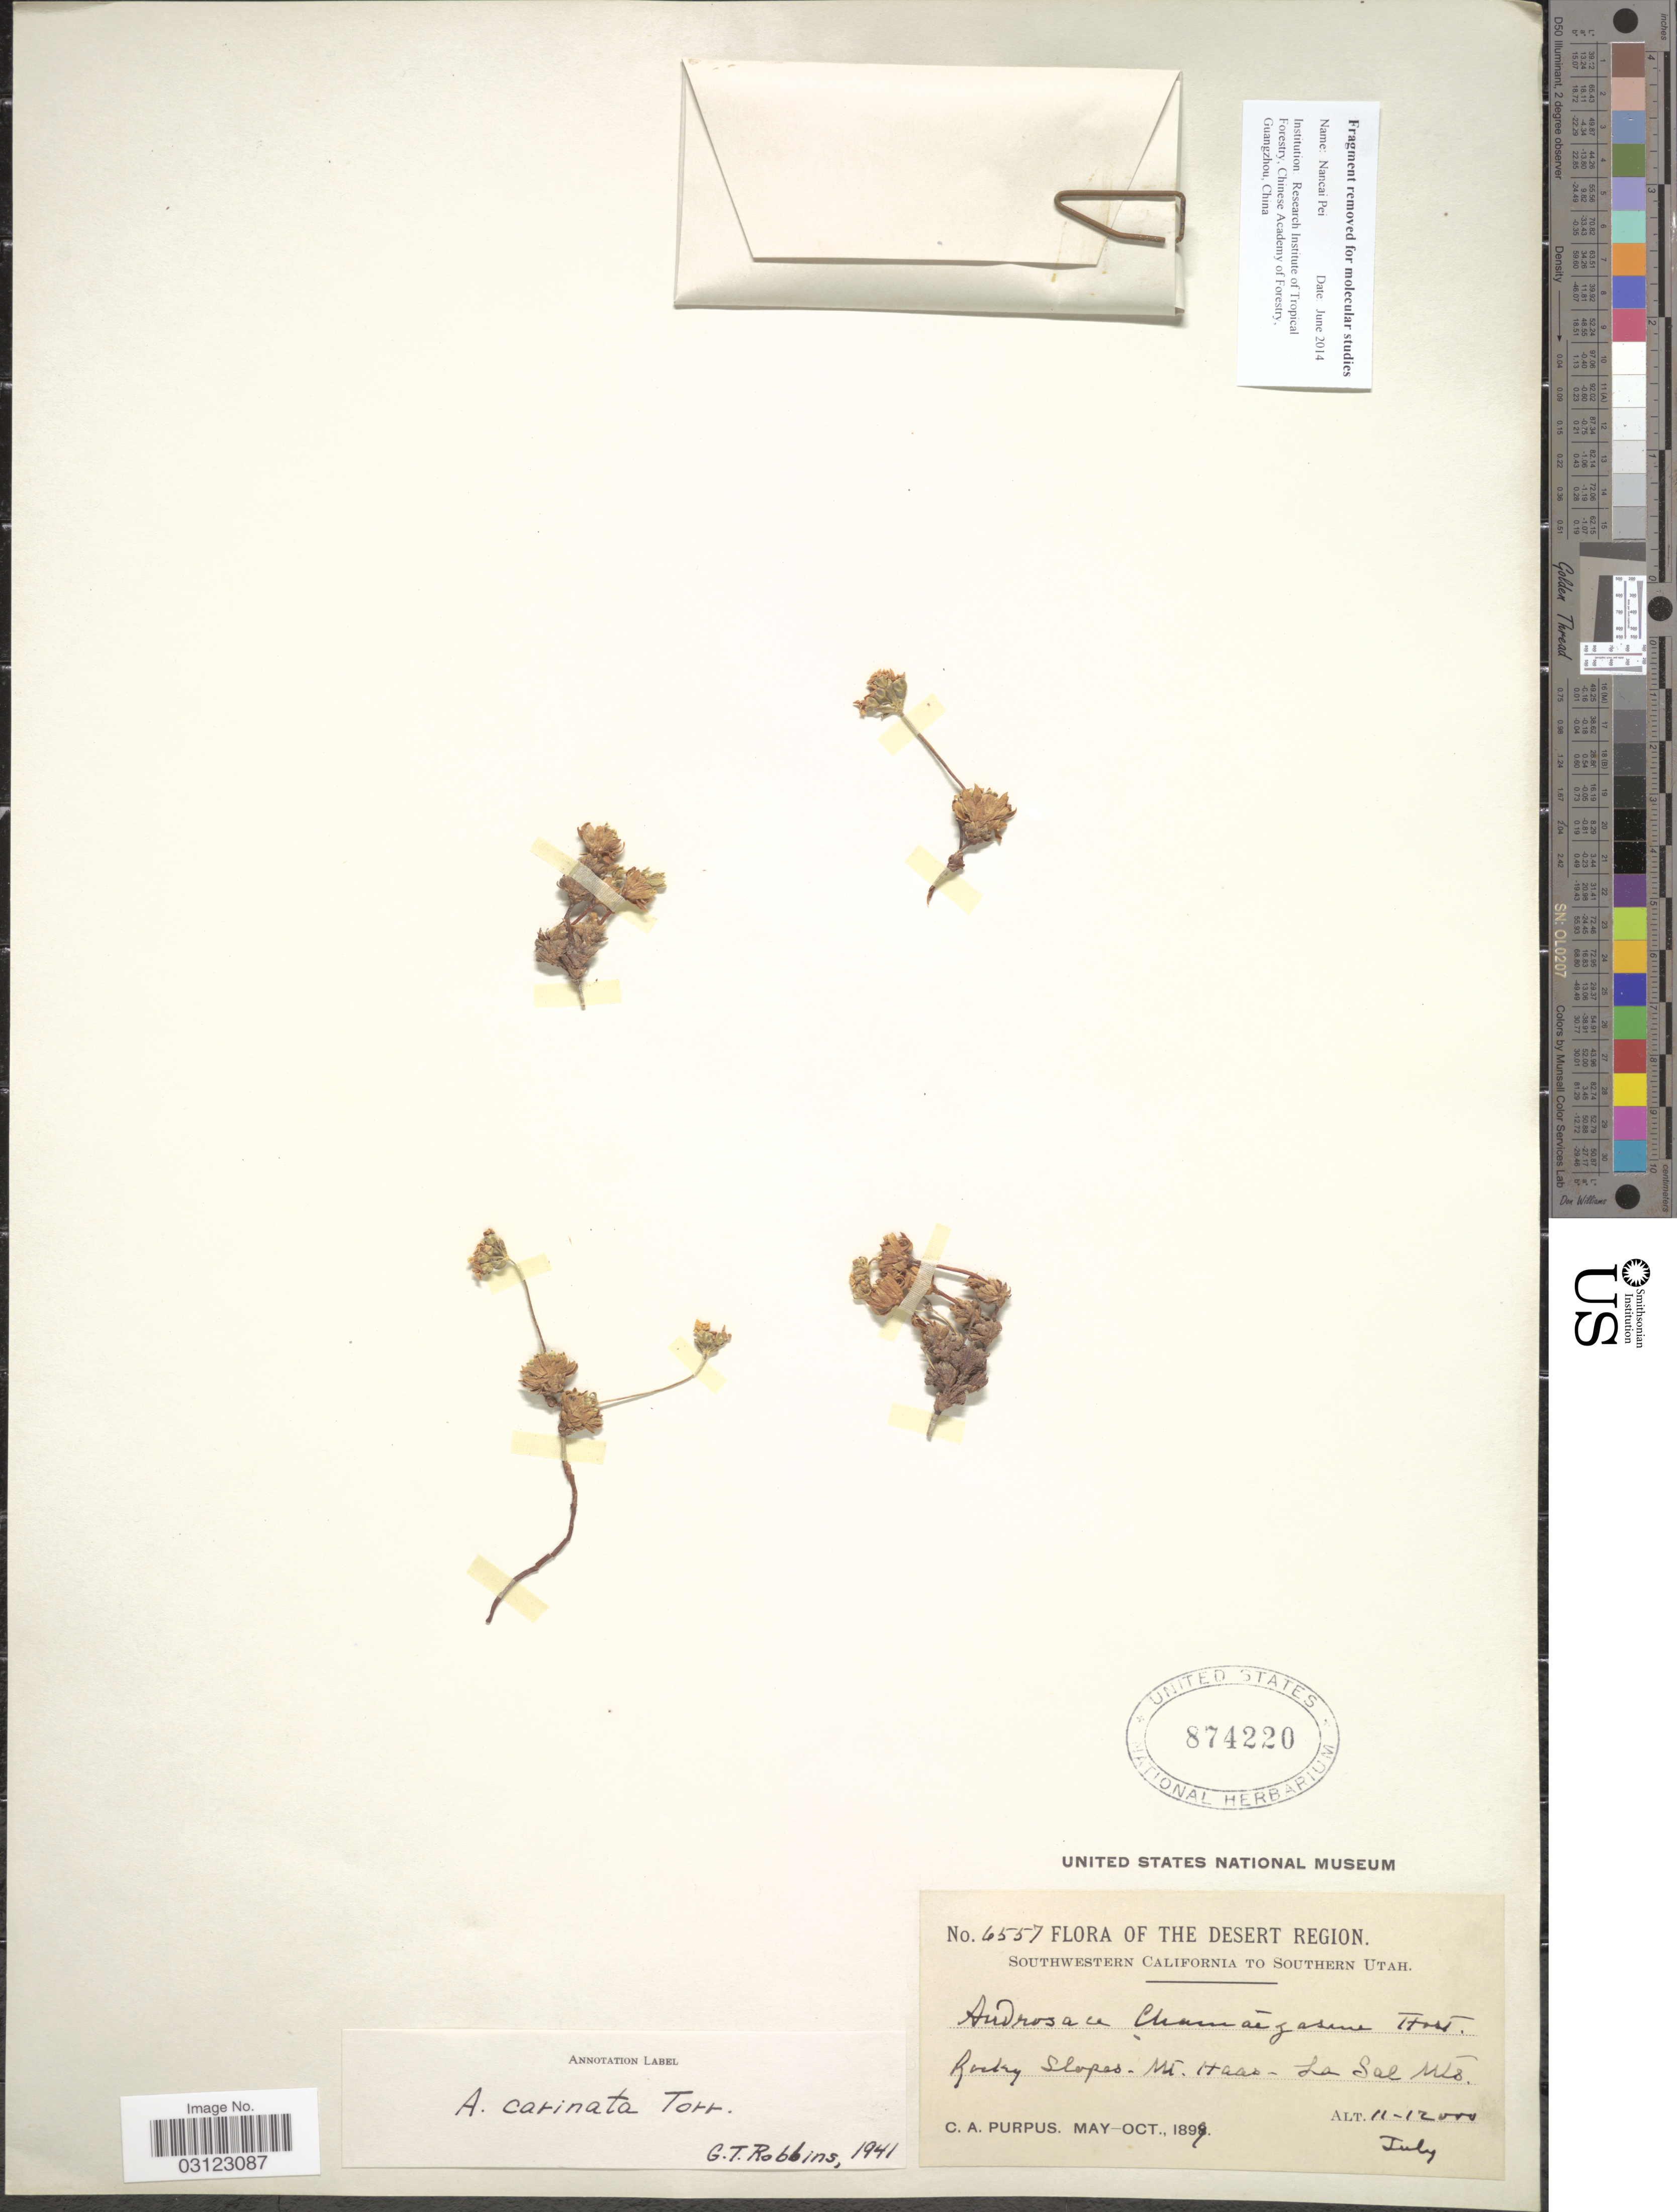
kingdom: Plantae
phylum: Tracheophyta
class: Magnoliopsida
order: Ericales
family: Primulaceae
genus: Androsace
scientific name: Androsace carinata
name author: Torr.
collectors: C. A. Purpus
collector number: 6557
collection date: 1899-07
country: United States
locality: The Desert Region. Southwestern California to Southern Utah. Rocky slopes. Mt. Haas-La Sal Mts.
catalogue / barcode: US 874220